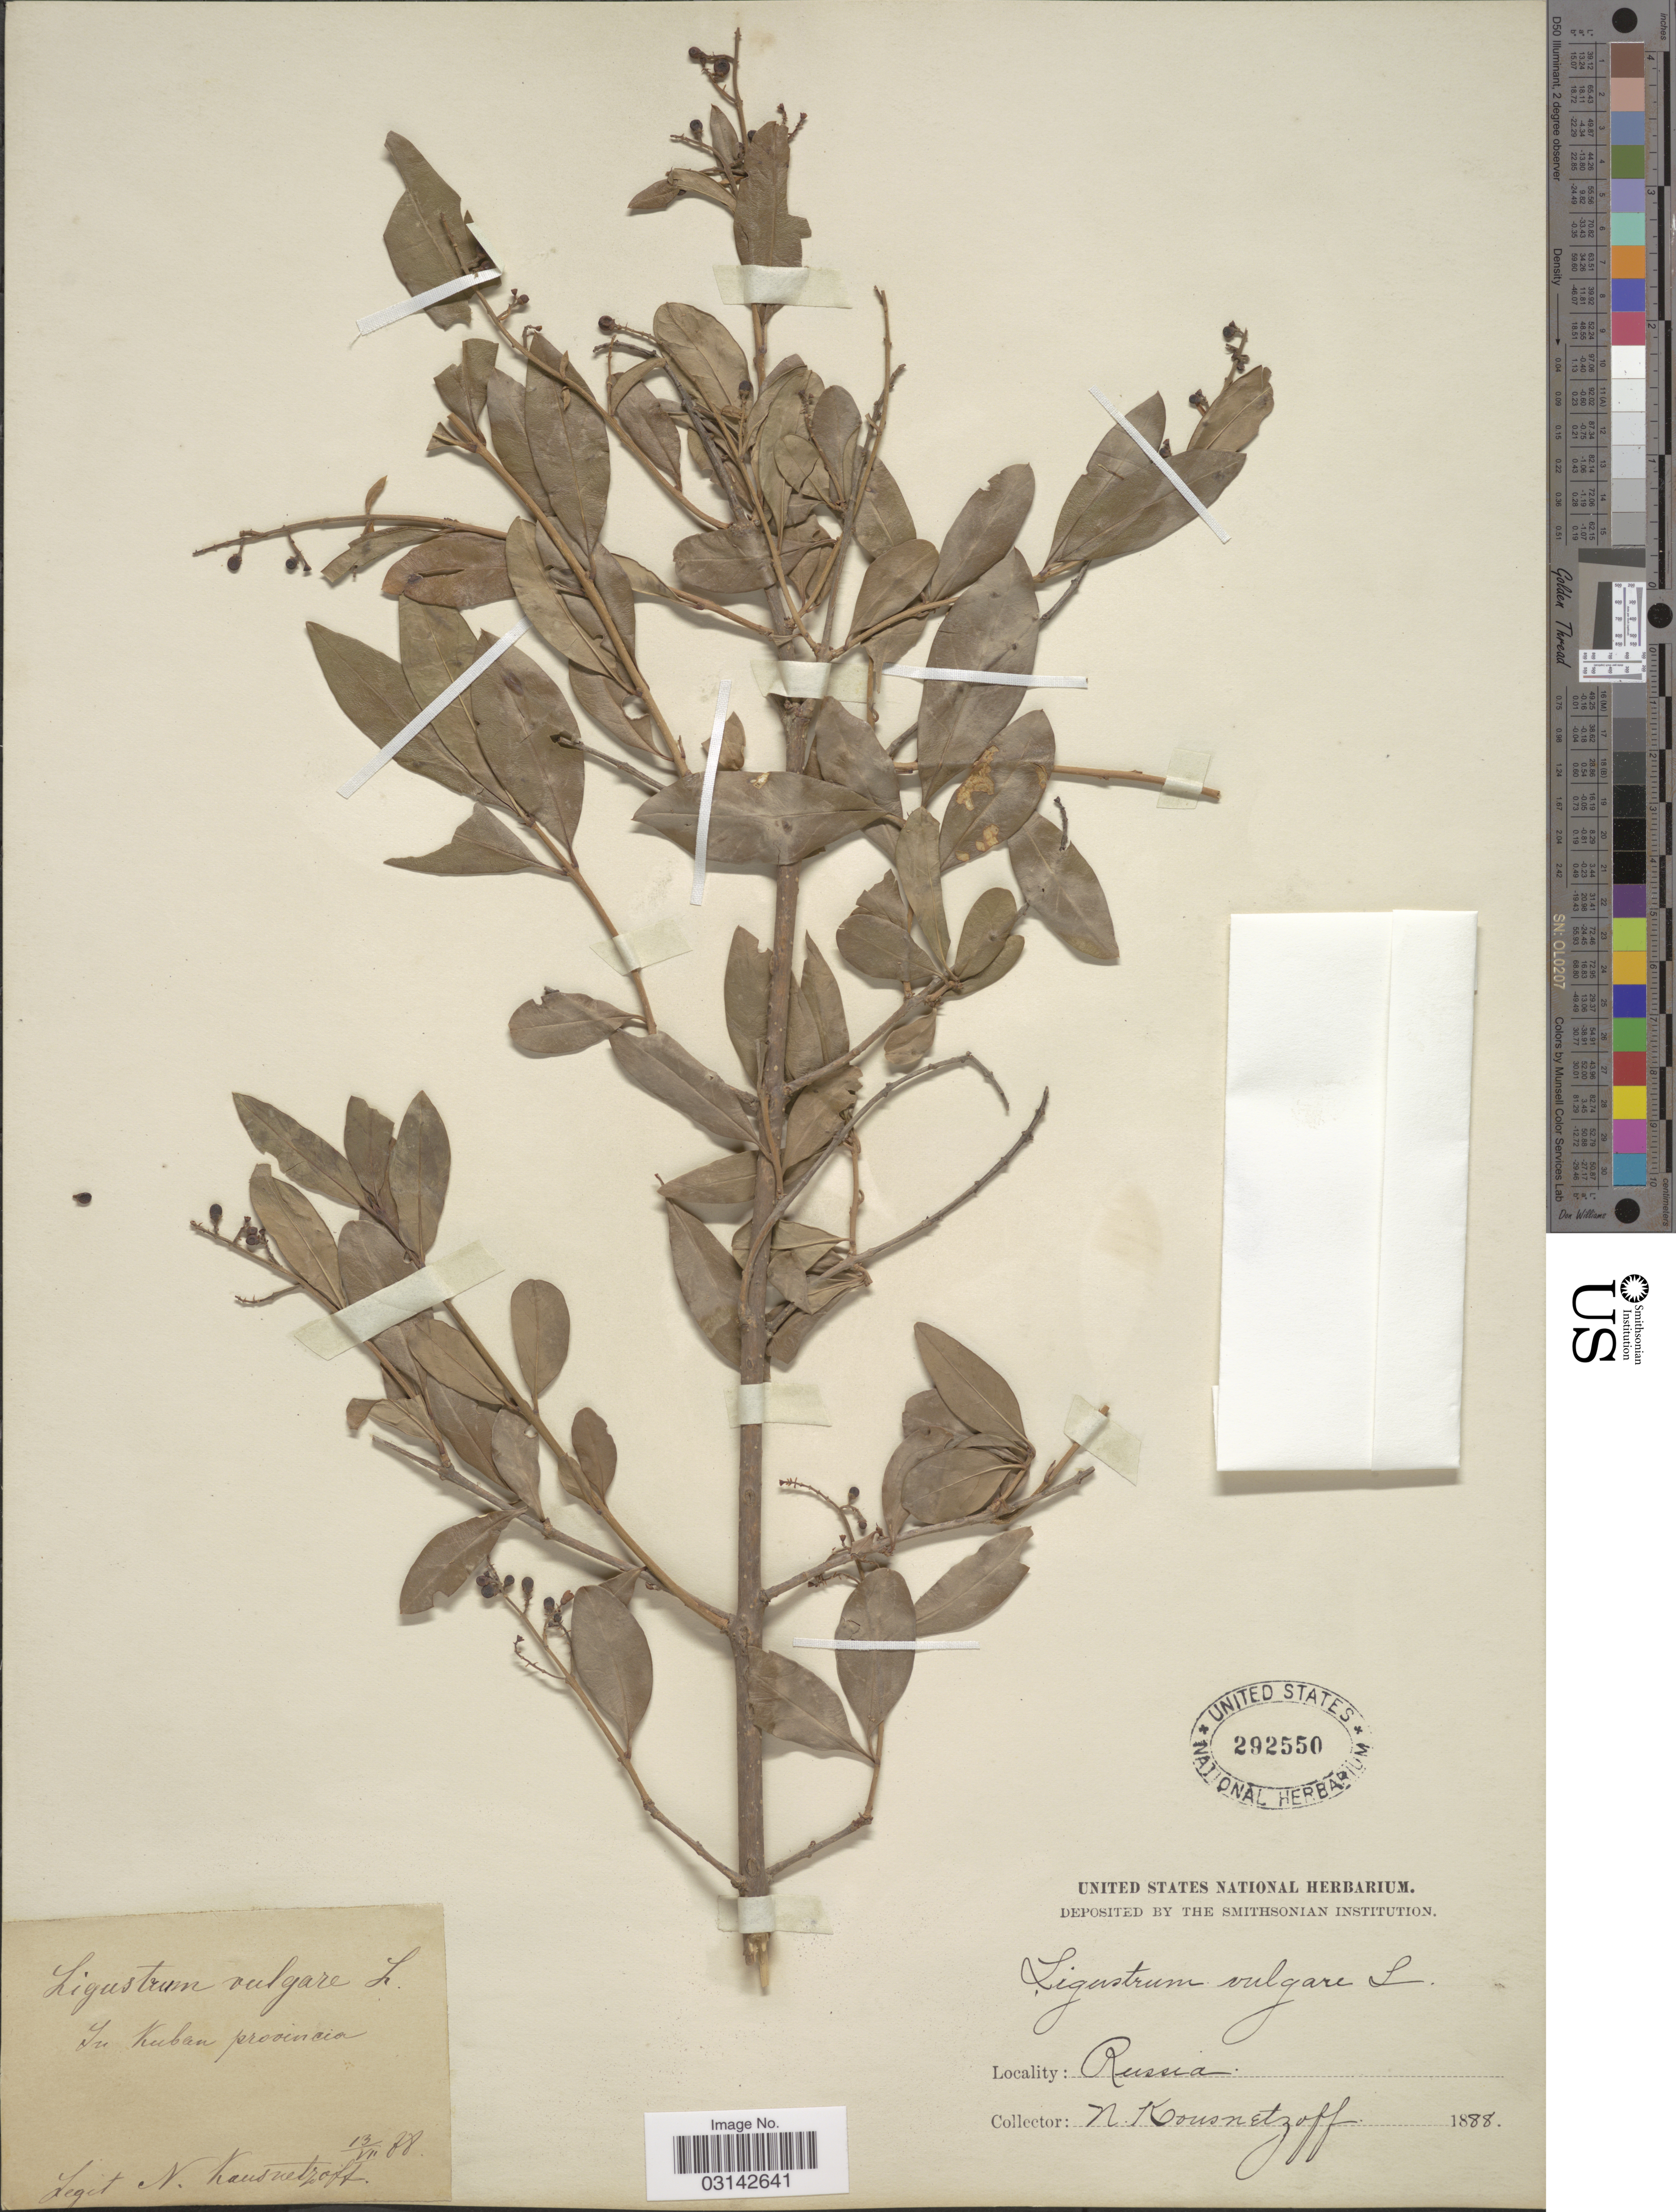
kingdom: Plantae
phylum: Tracheophyta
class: Magnoliopsida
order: Lamiales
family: Oleaceae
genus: Ligustrum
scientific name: Ligustrum vulgare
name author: L.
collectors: N. Kousnetzoff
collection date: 1888-07-13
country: Russian Federation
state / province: Krasnodar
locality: In Kuban provincia.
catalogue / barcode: US 292550